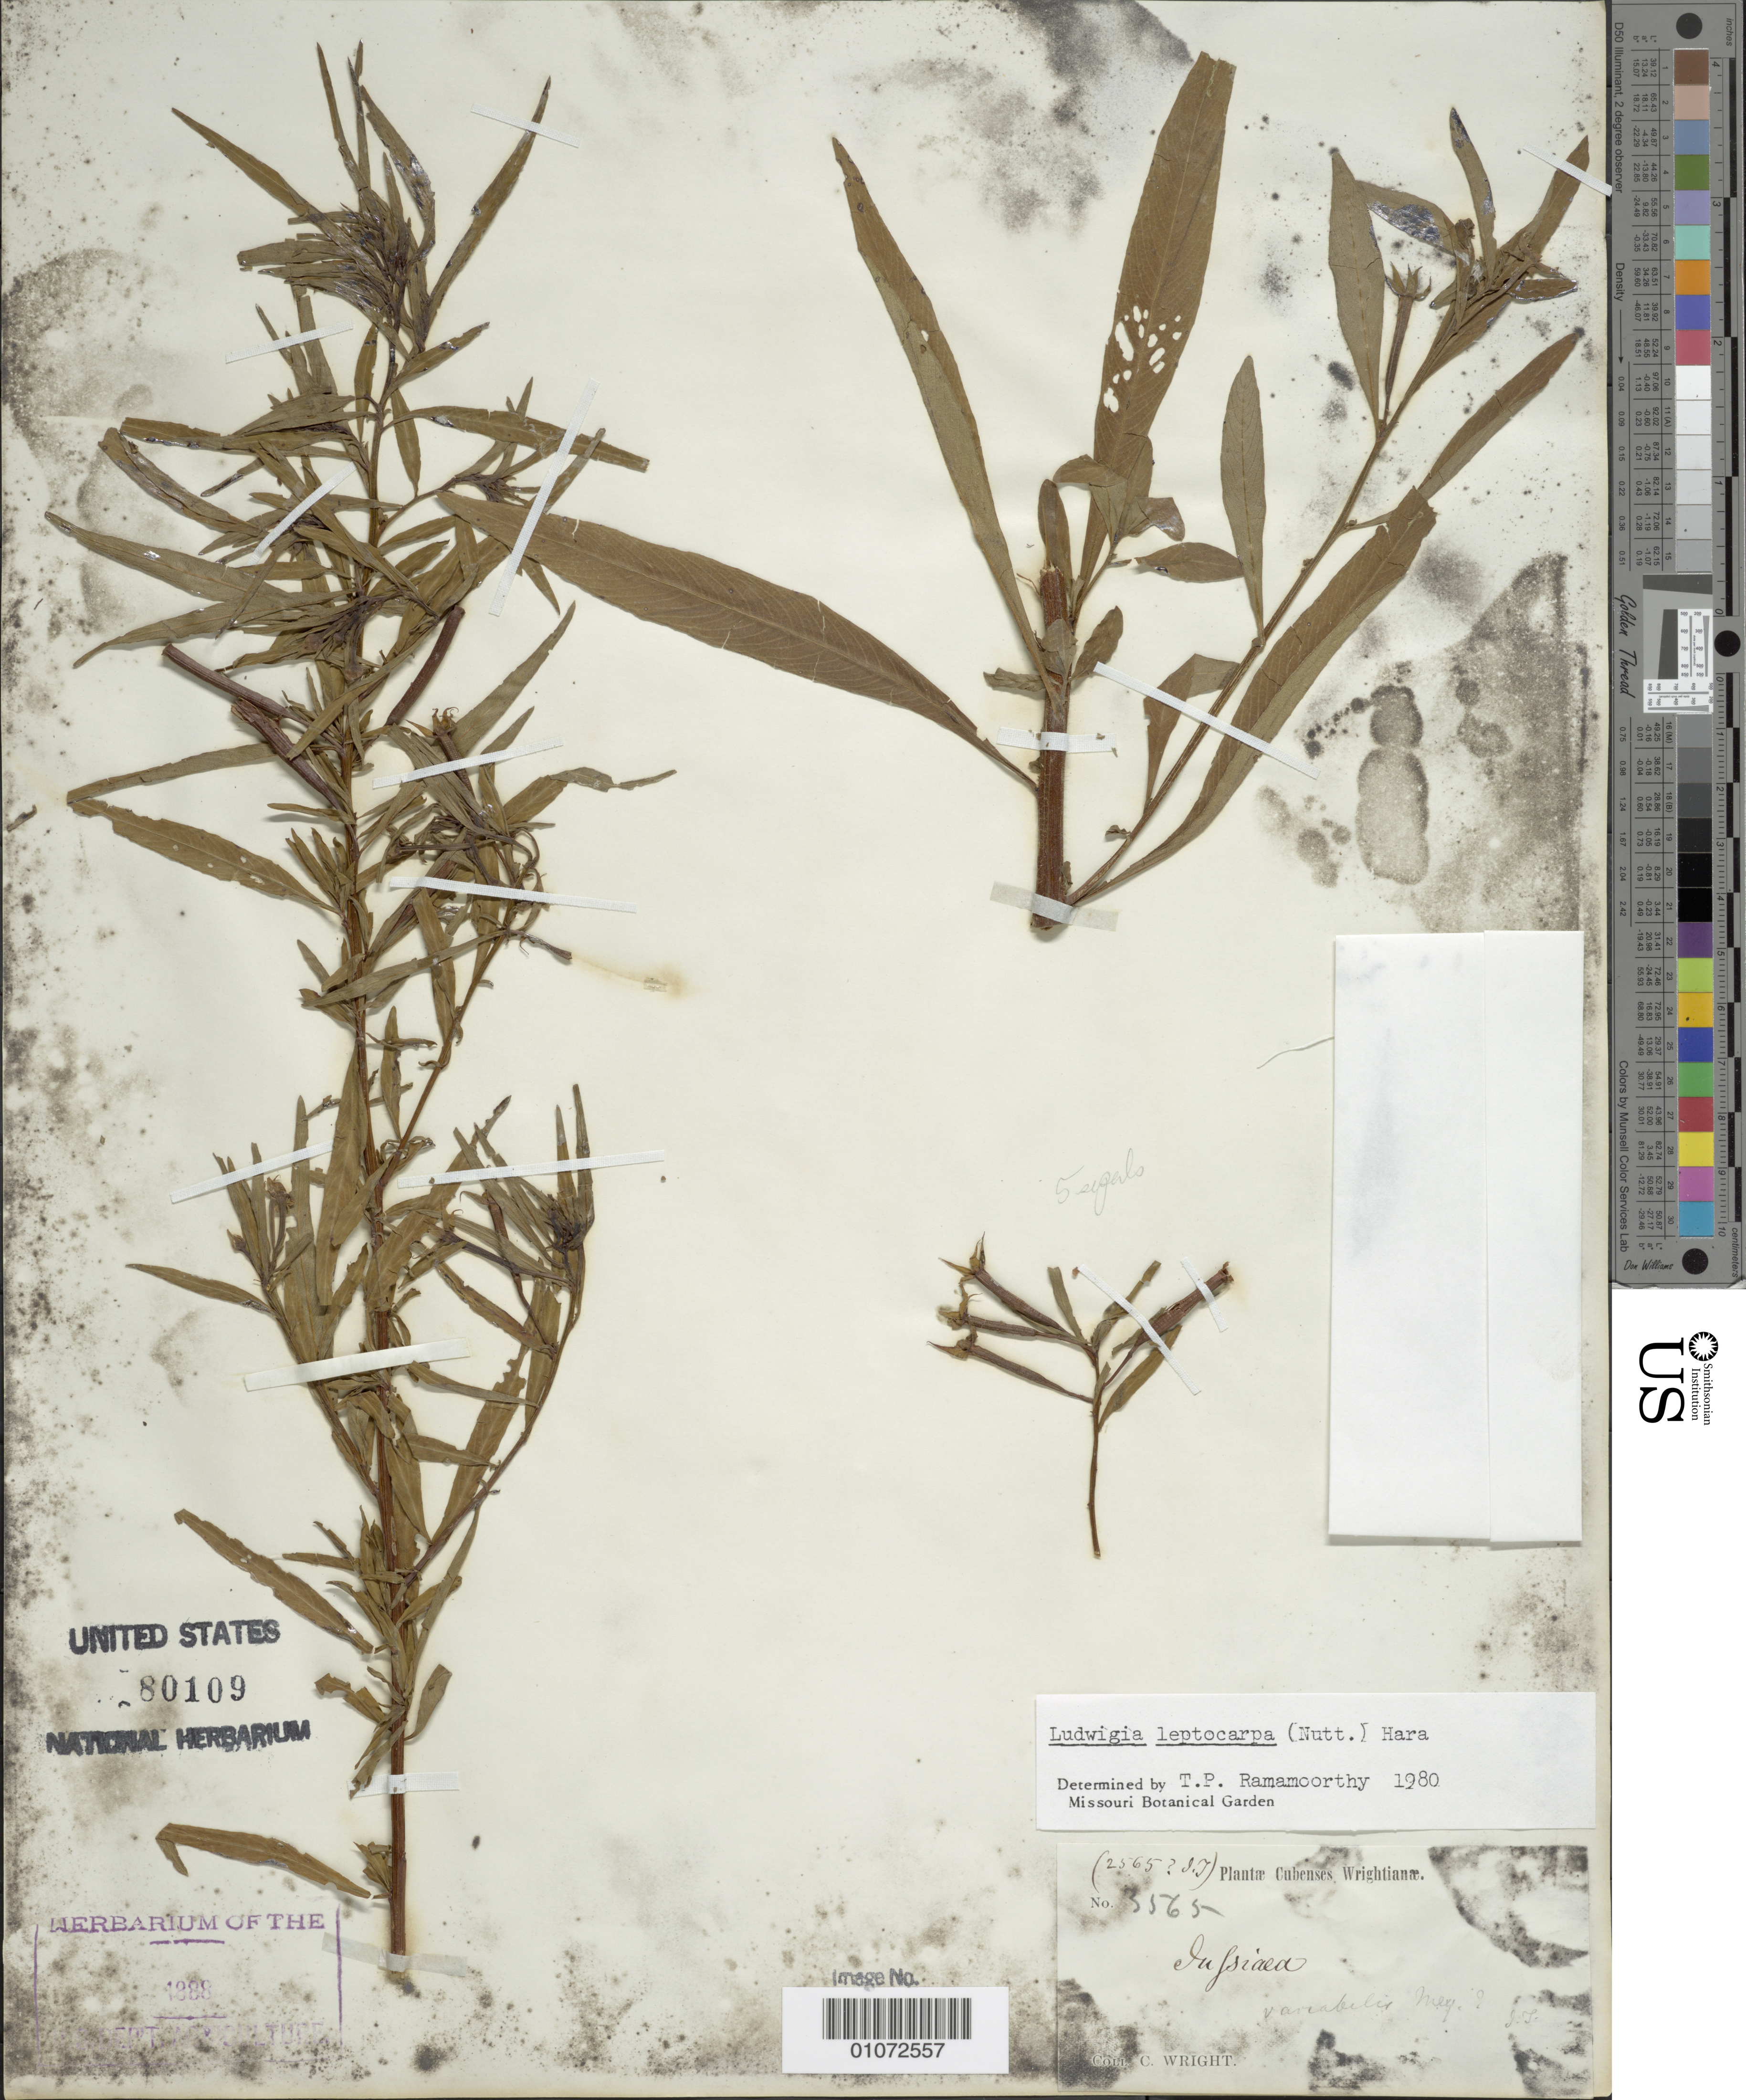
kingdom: Plantae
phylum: Tracheophyta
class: Magnoliopsida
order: Myrtales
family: Onagraceae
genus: Ludwigia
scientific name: Ludwigia leptocarpa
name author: (Nutt.) H. Hara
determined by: Ramamoorthy, T. P.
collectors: C. Wright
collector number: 3565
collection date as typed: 1800 to 1899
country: Cuba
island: Cuba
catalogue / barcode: US 80109